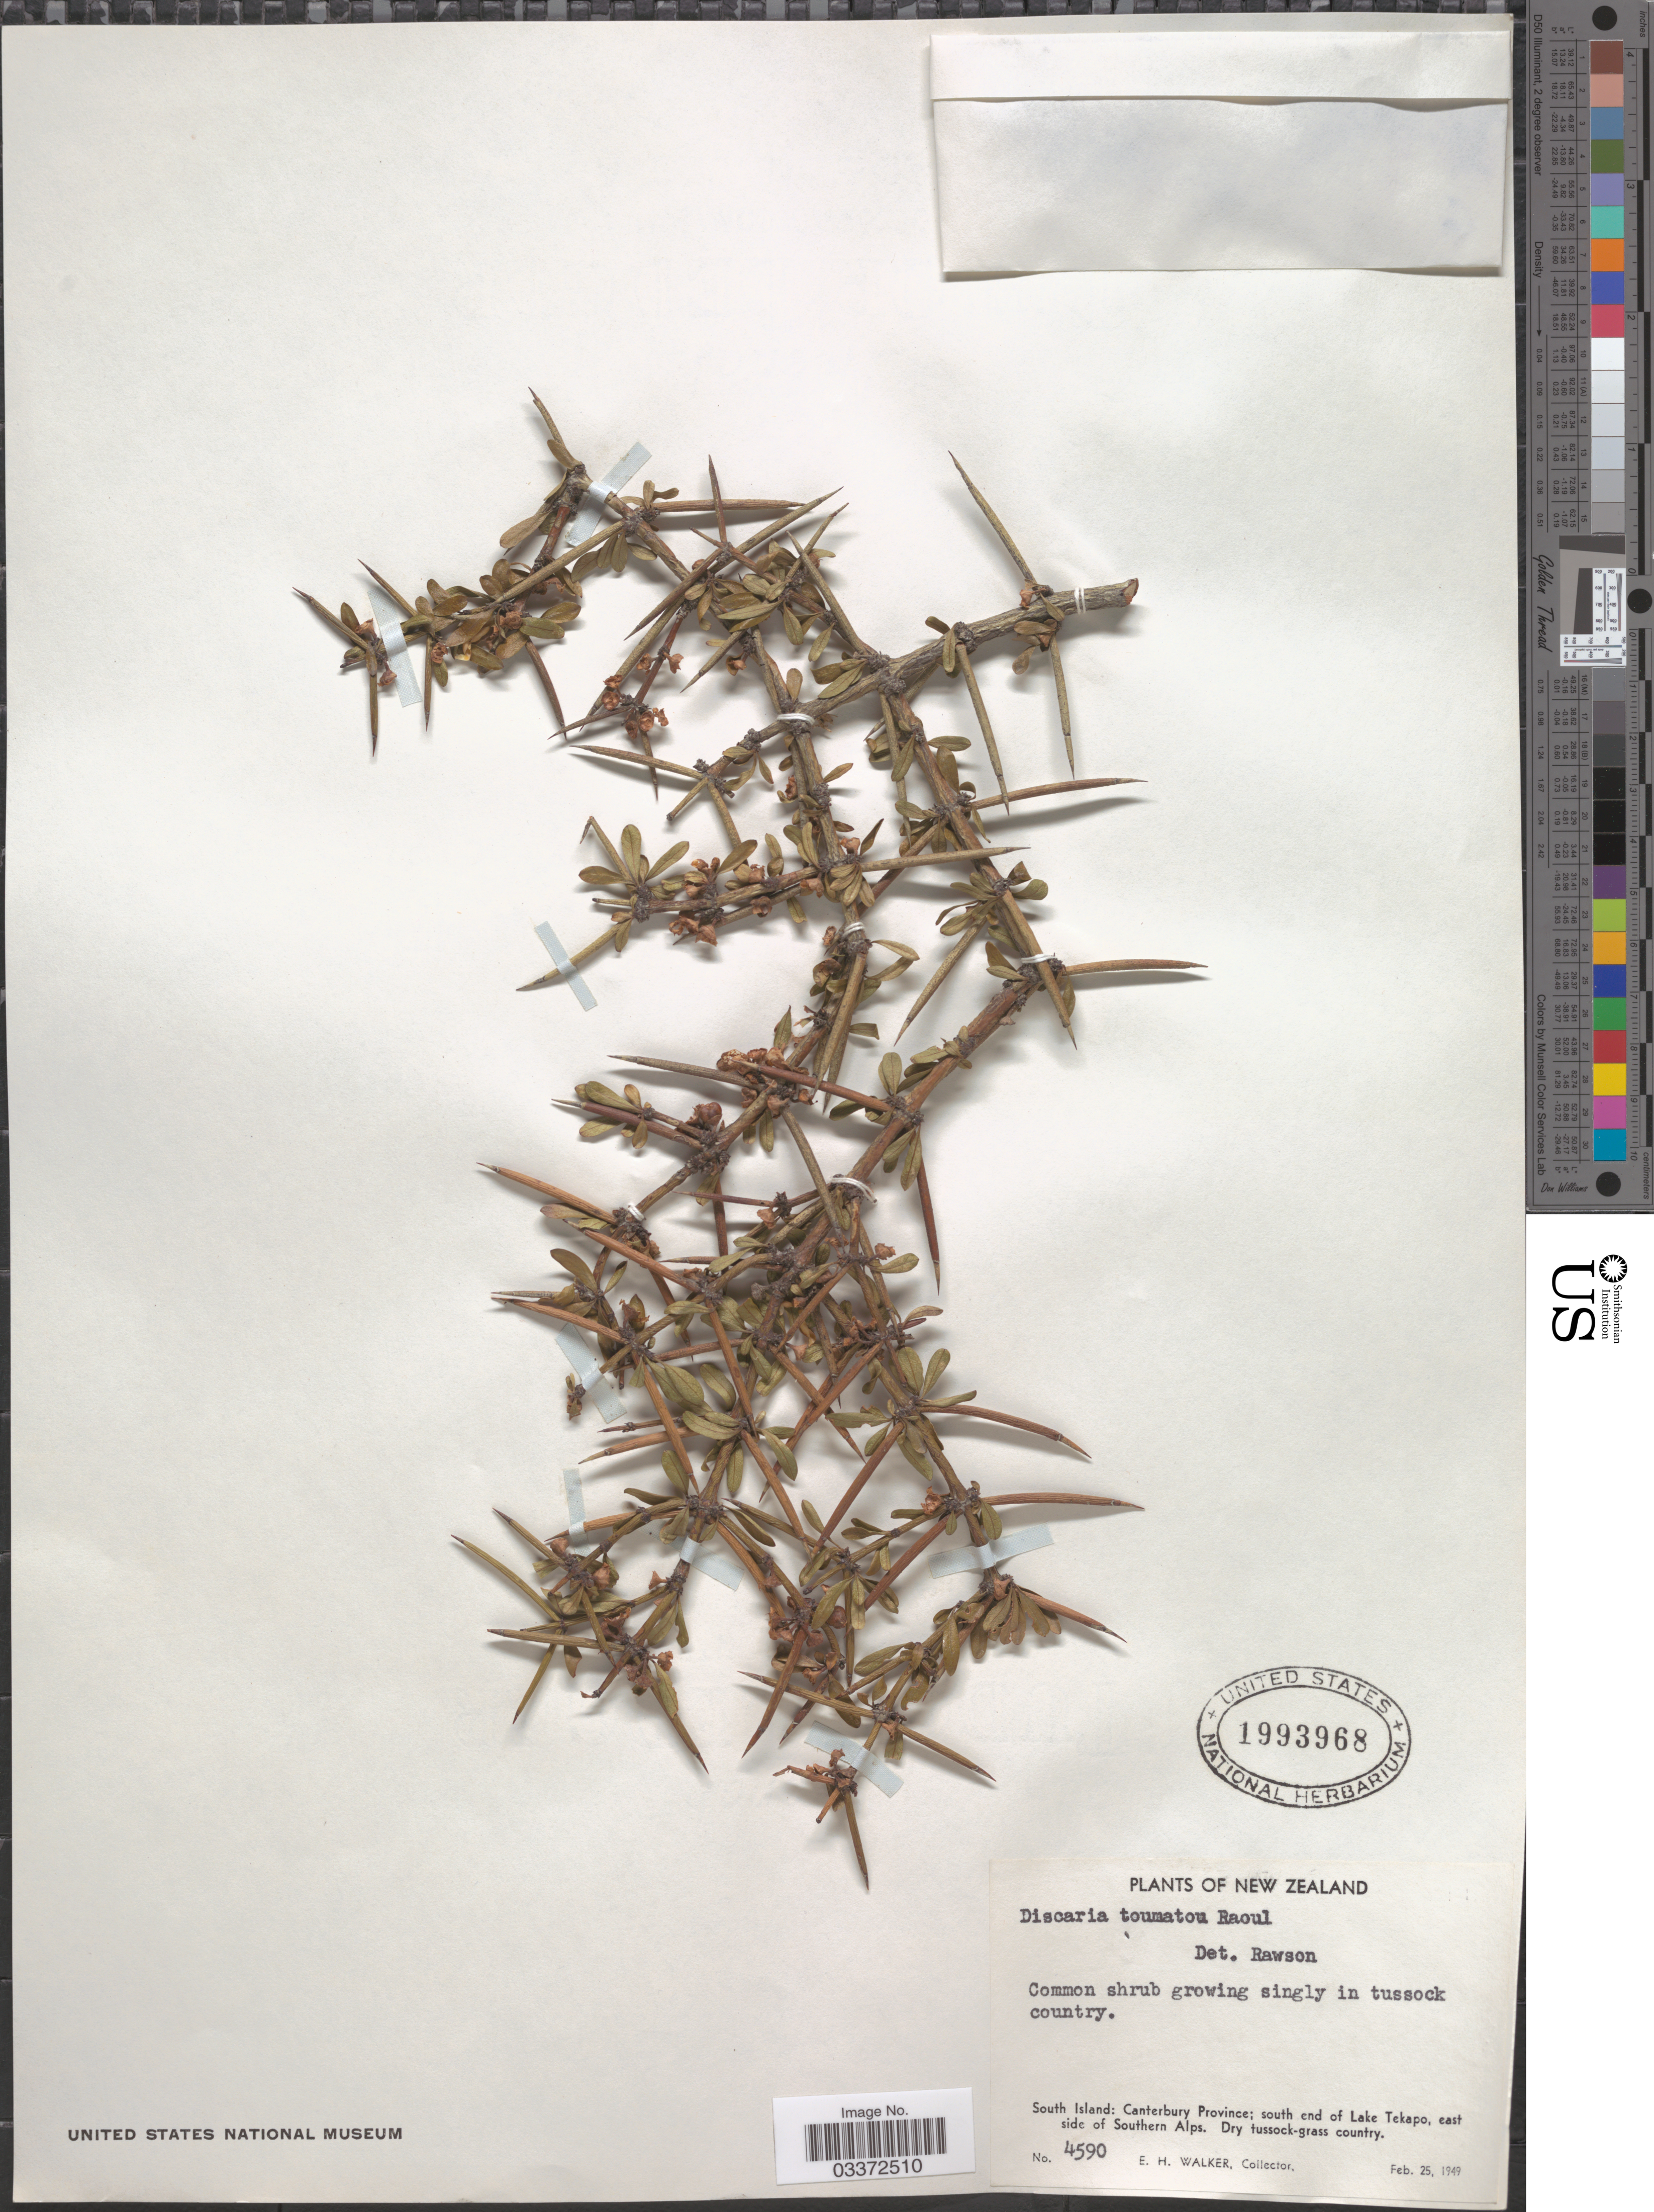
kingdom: Plantae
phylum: Tracheophyta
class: Magnoliopsida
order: Rosales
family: Rhamnaceae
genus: Discaria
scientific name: Discaria toumatou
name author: Raoul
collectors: E. H. Walker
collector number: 4590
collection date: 1949-02-25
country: New Zealand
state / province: Canterbury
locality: South Island; south end of Lake Tekapo, east side of Southern Alps.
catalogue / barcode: US 1993968